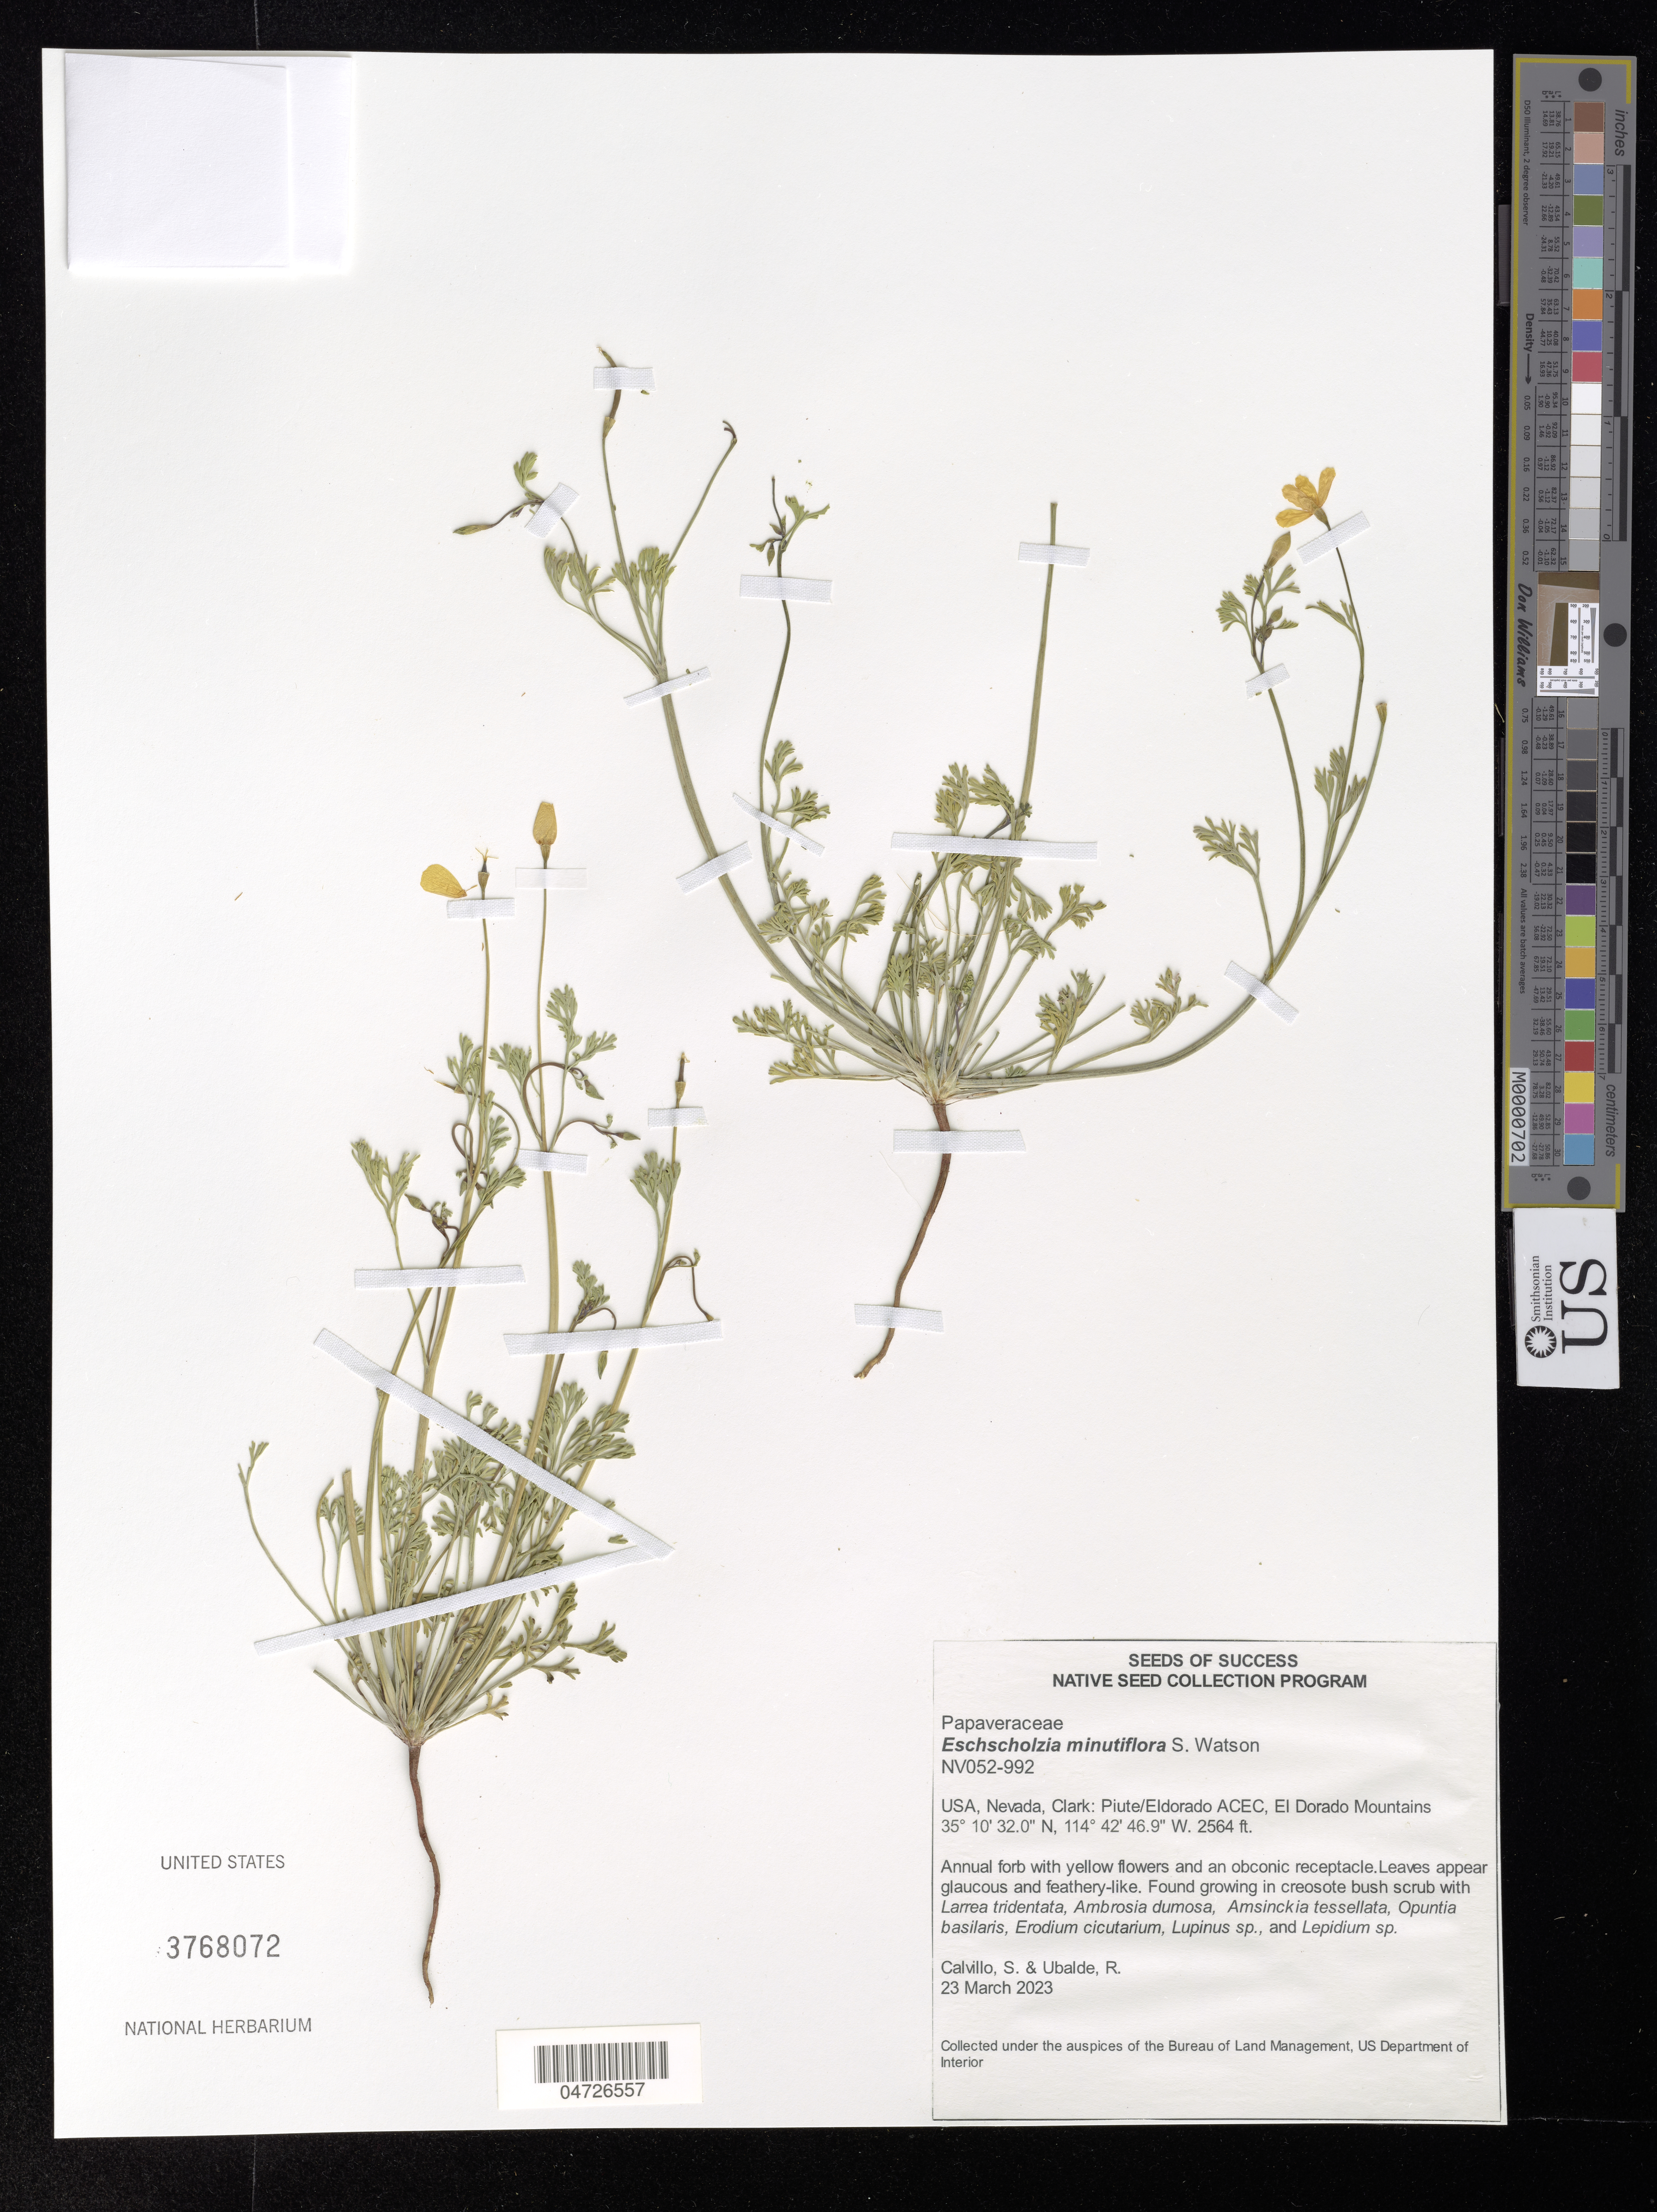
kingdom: Plantae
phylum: Tracheophyta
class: Magnoliopsida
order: Ranunculales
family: Papaveraceae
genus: Eschscholzia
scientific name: Eschscholzia minutiflora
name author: S. Watson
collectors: S. Calvillo & R. Ubalde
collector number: NV052-992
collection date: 2023-03-23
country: United States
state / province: Nevada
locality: Clark: Piute/Eldorado ACEC, El Dorardo Mountains.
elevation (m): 782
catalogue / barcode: US 3768072